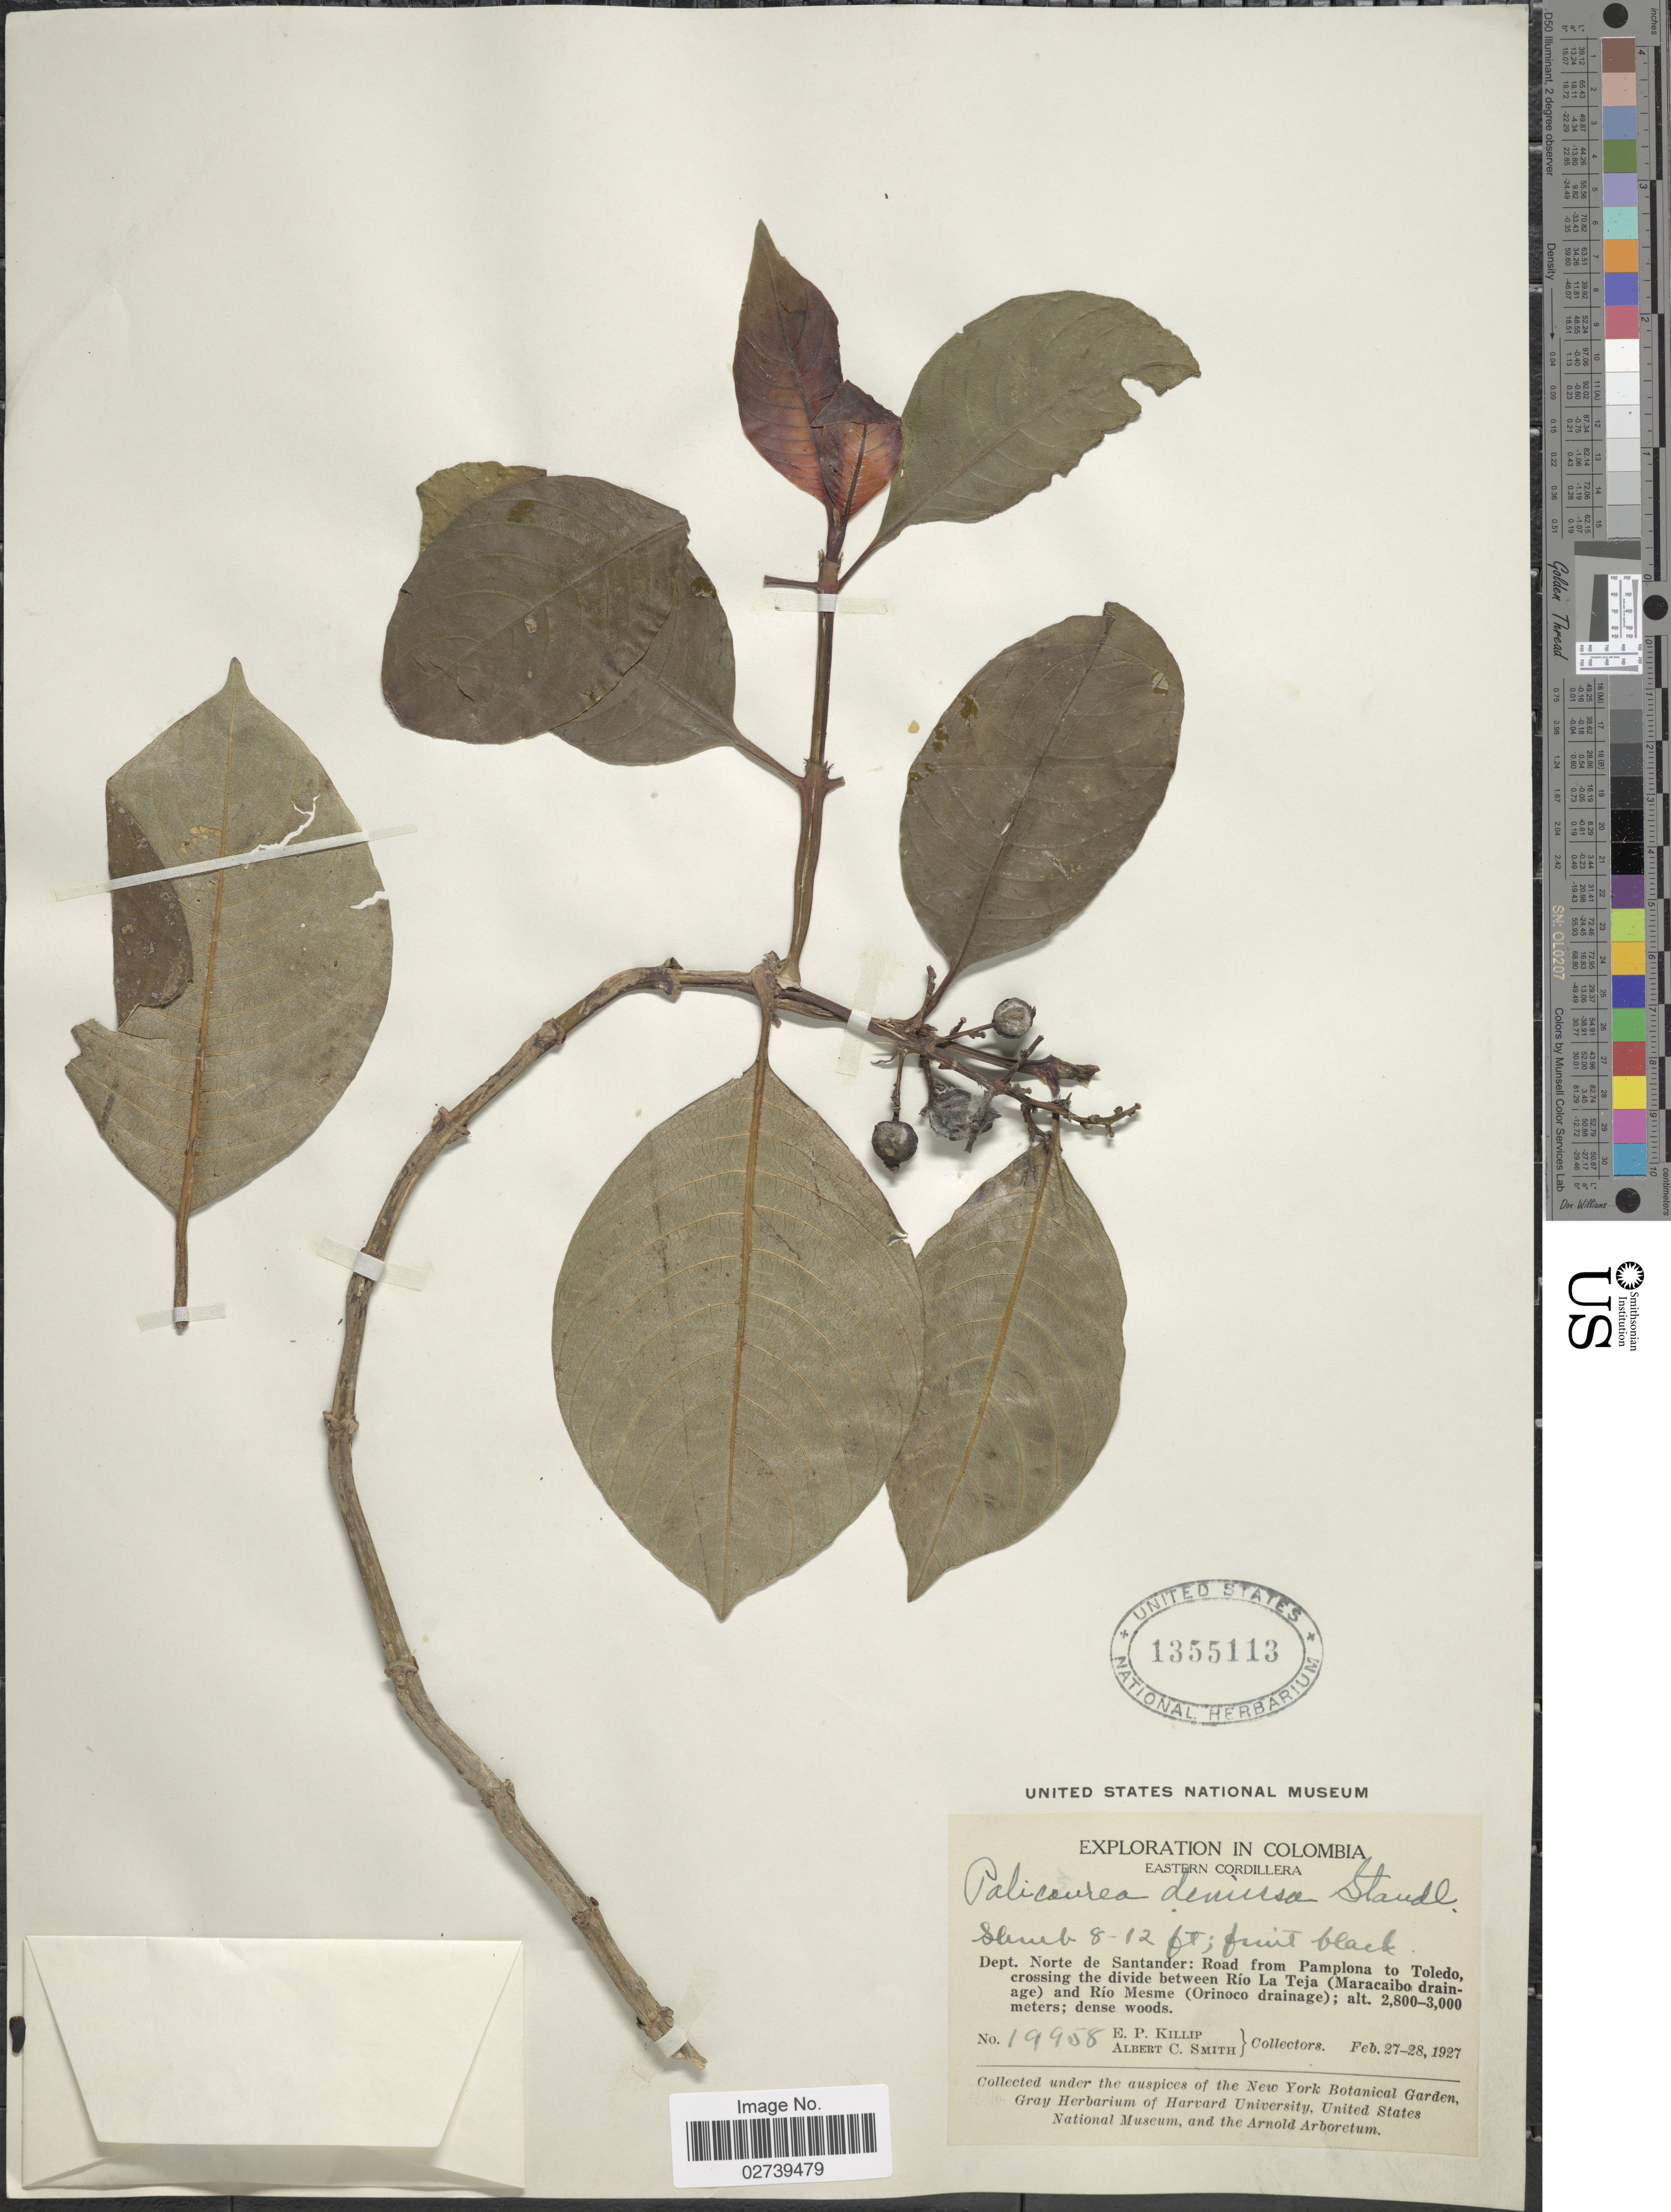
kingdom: Plantae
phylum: Tracheophyta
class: Magnoliopsida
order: Gentianales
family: Rubiaceae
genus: Palicourea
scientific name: Palicourea demissa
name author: Standl.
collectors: E. P. Killip & A. C. Smith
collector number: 19958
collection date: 1927-02-27/1927-02-28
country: Colombia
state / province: Norte de Santander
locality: Eastern Cordillera, Road from Pamplona to Toledo, crossing the divide between Rio La Teja (Maracaibo drainage) and Rio Mesme (Orinoco drainage).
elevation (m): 2800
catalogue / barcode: US 1355113